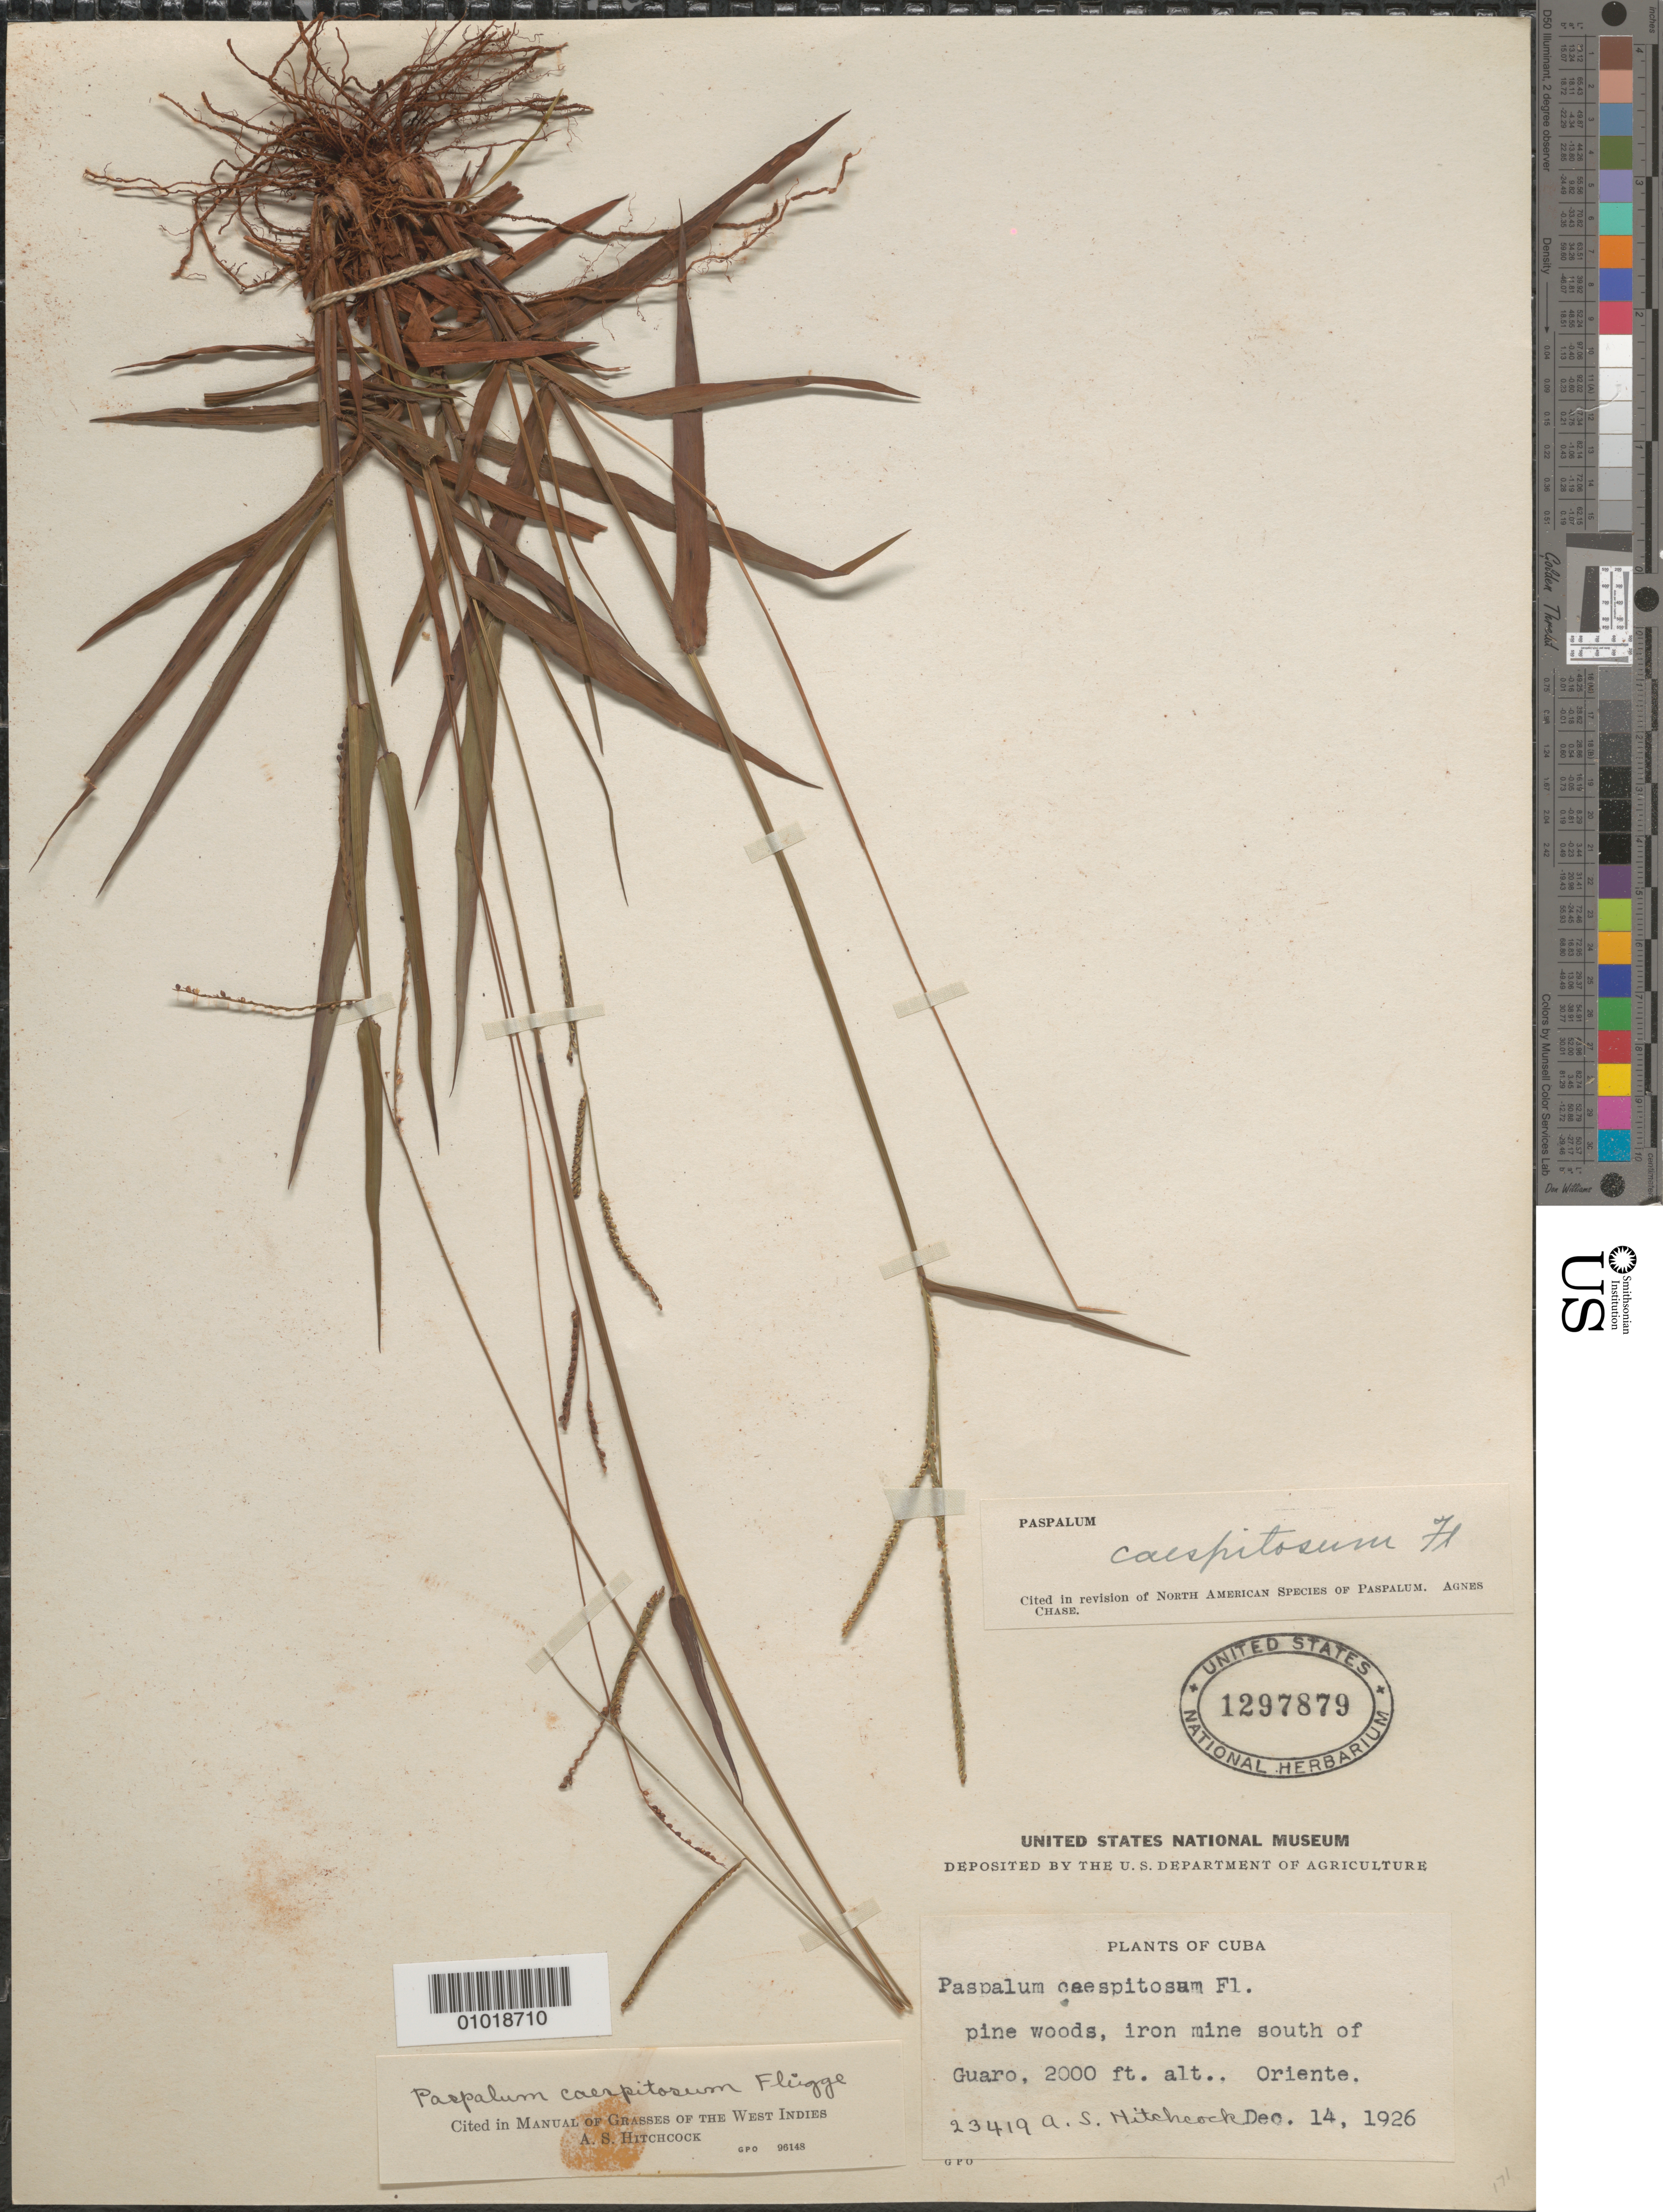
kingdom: Plantae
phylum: Tracheophyta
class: Liliopsida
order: Poales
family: Poaceae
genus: Paspalum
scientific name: Paspalum breve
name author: Chase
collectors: A. S. Hitchcock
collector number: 23419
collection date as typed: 14 Dec 1926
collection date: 1926-12-14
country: Cuba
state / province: Holguín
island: Cuba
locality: Pine woods, Iron mine S of Guaro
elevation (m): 610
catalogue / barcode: US 1297879